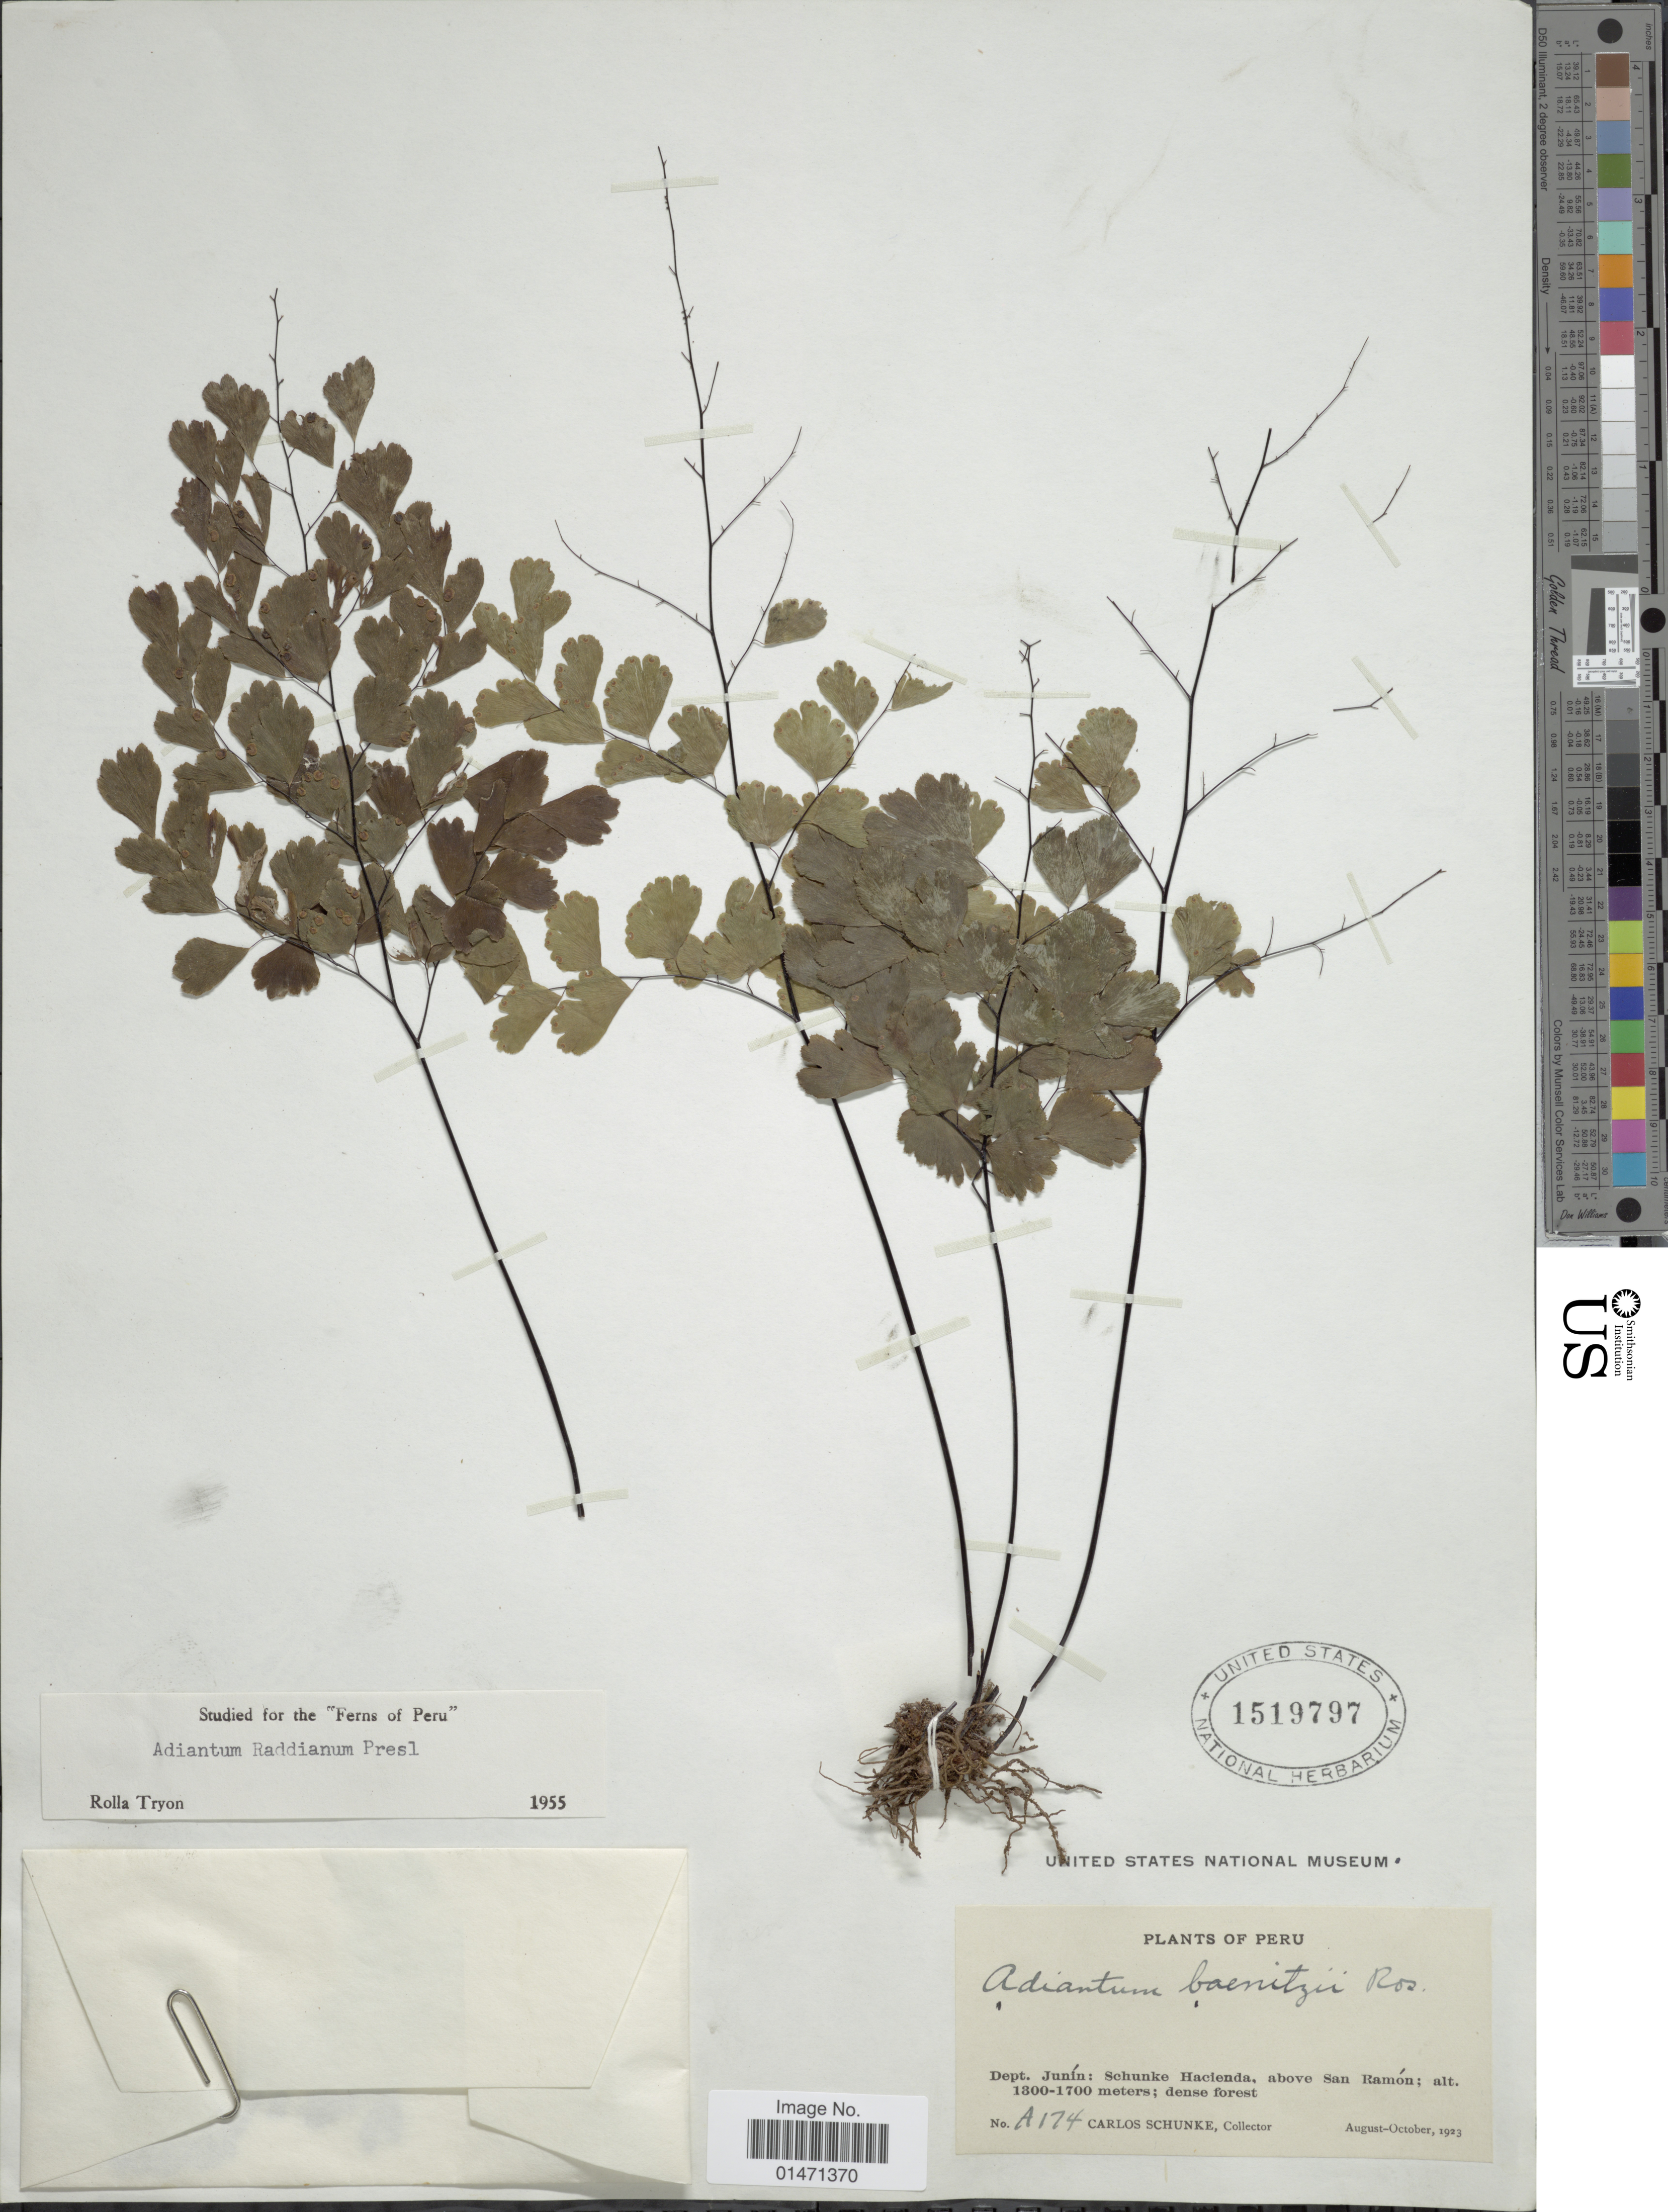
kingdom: Plantae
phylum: Tracheophyta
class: Polypodiopsida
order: Polypodiales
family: Pteridaceae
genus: Adiantum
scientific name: Adiantum raddianum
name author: C. Presl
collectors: C. Schunke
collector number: A174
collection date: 1923-08/1923-10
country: Peru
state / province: Junín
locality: Plants of Peru, dept. Junin: Schunke Hacienda, above San Ramon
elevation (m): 1300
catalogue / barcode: US 1519797